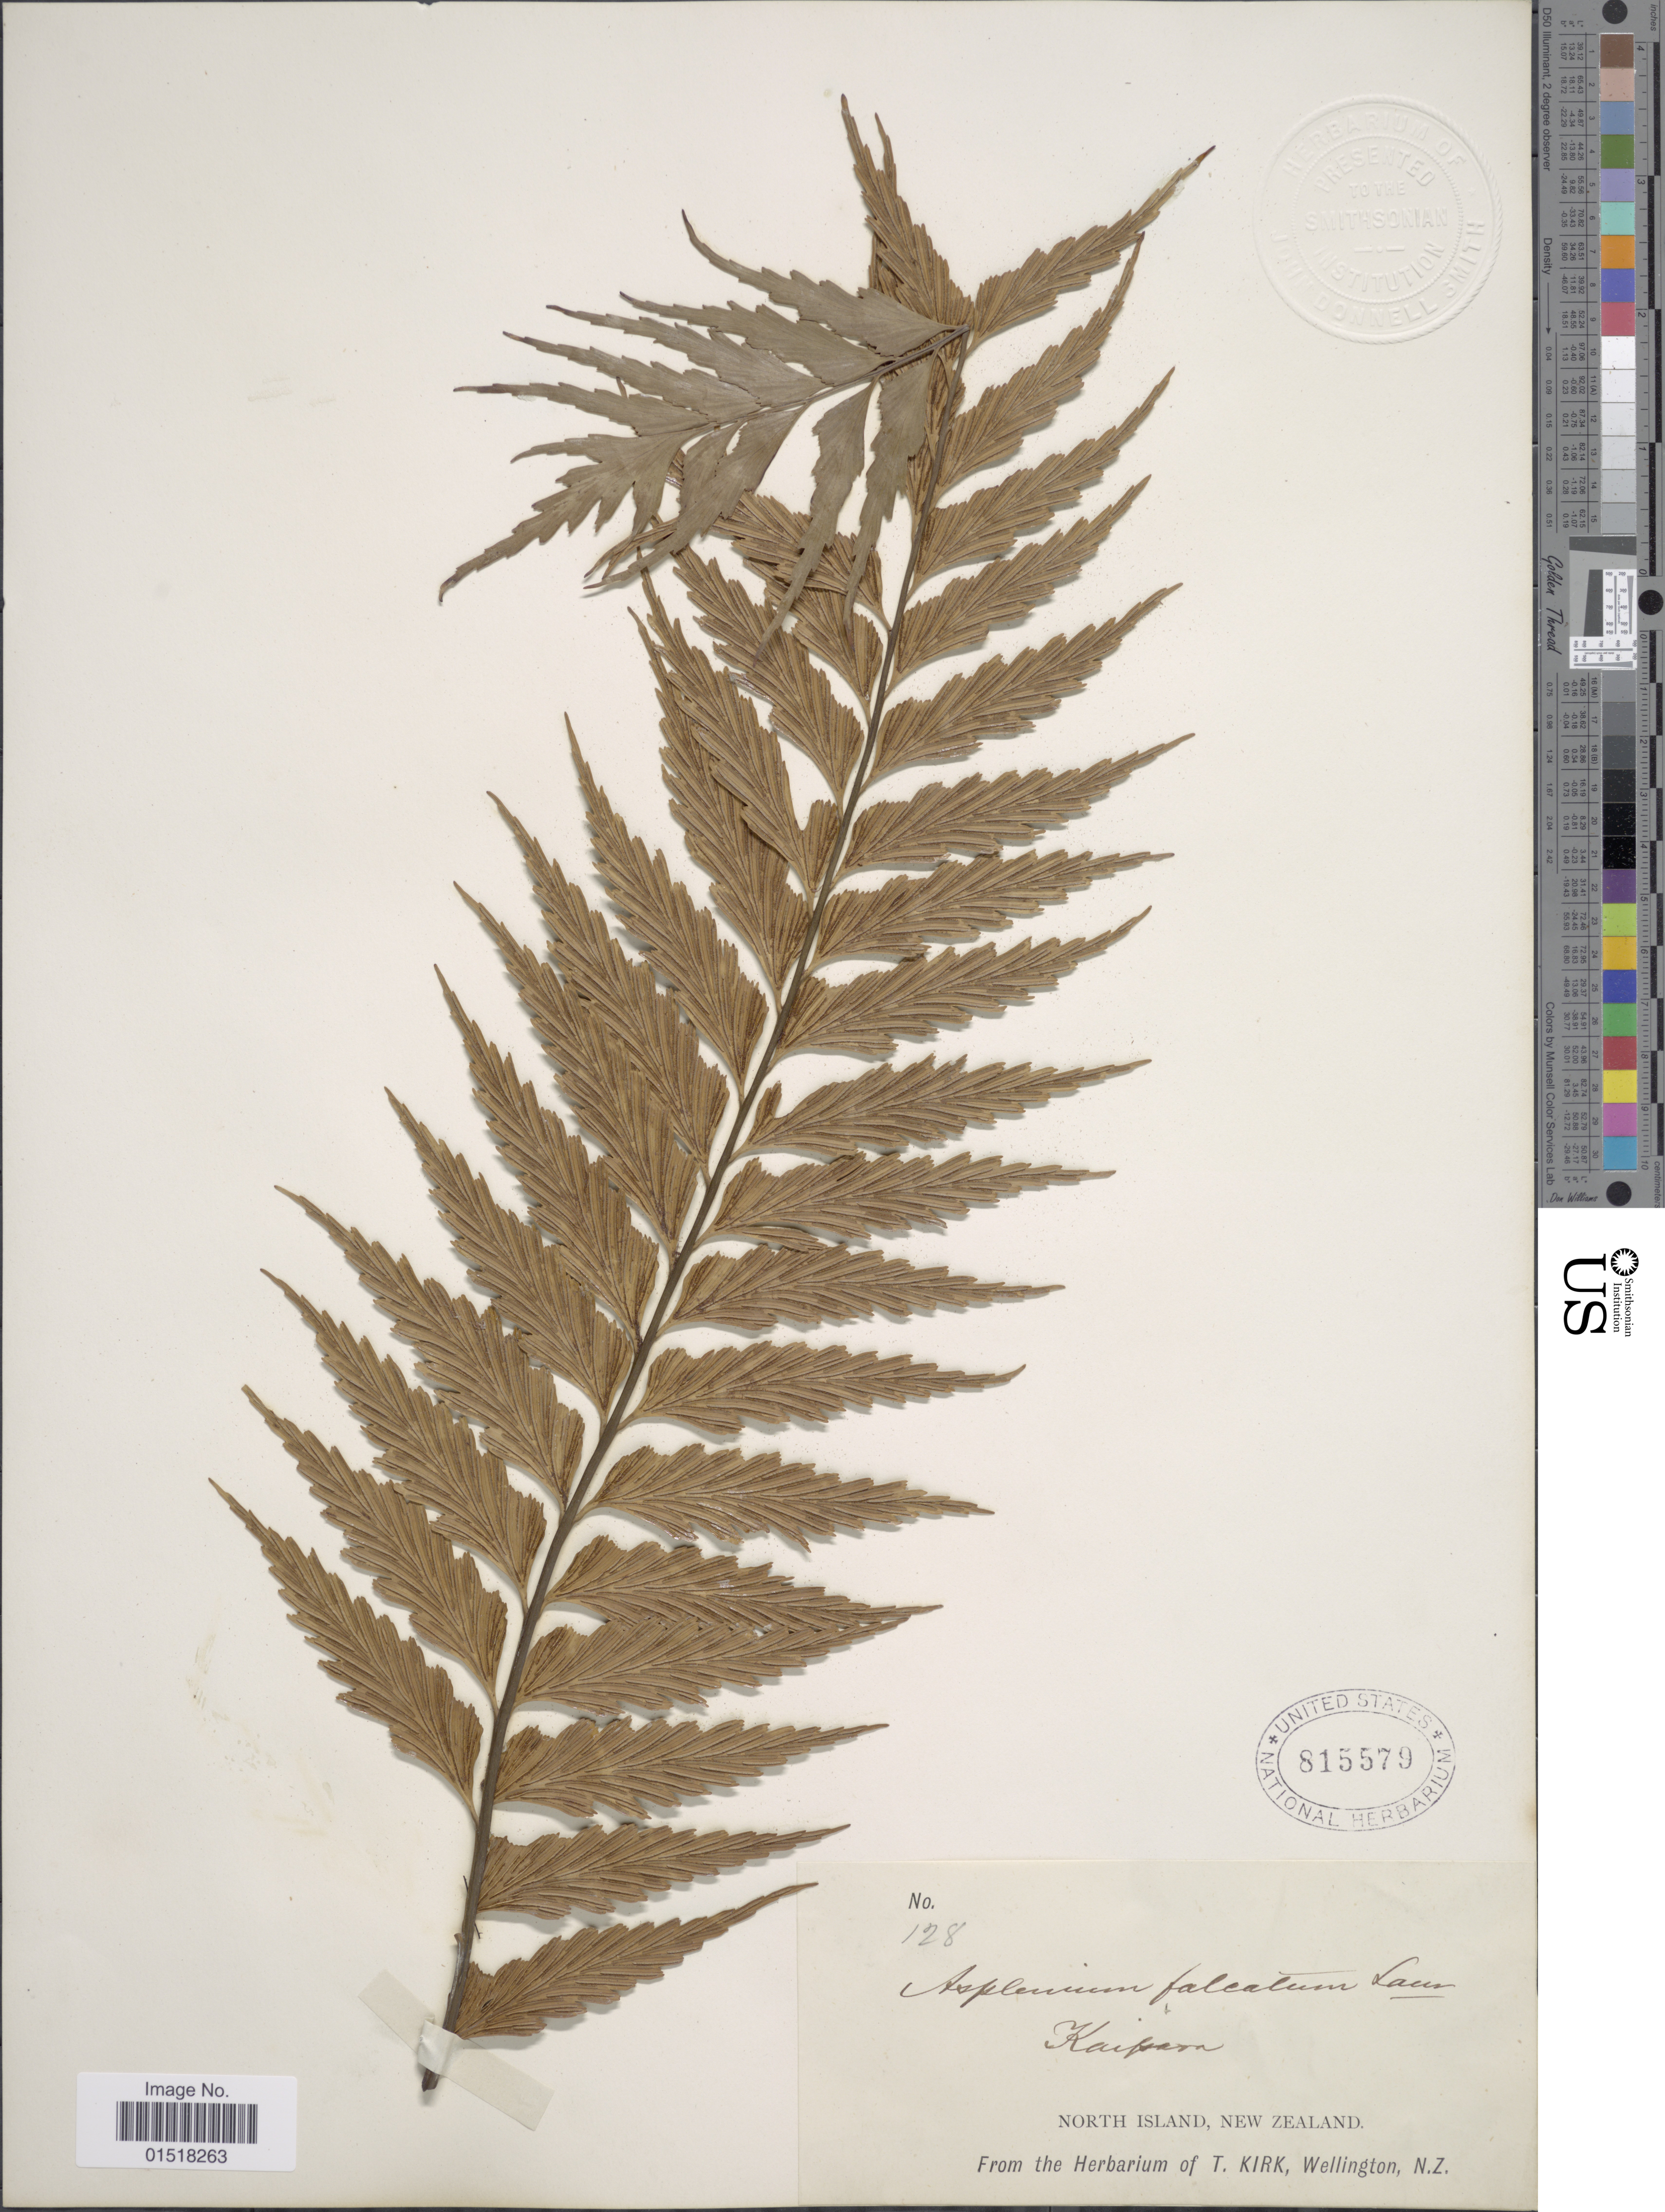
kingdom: Plantae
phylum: Tracheophyta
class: Polypodiopsida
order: Polypodiales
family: Aspleniaceae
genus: Asplenium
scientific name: Asplenium polyodon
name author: G. Forst.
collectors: ex herb. T. Kirk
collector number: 128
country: New Zealand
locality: Kaipara, North Island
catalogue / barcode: US 815579